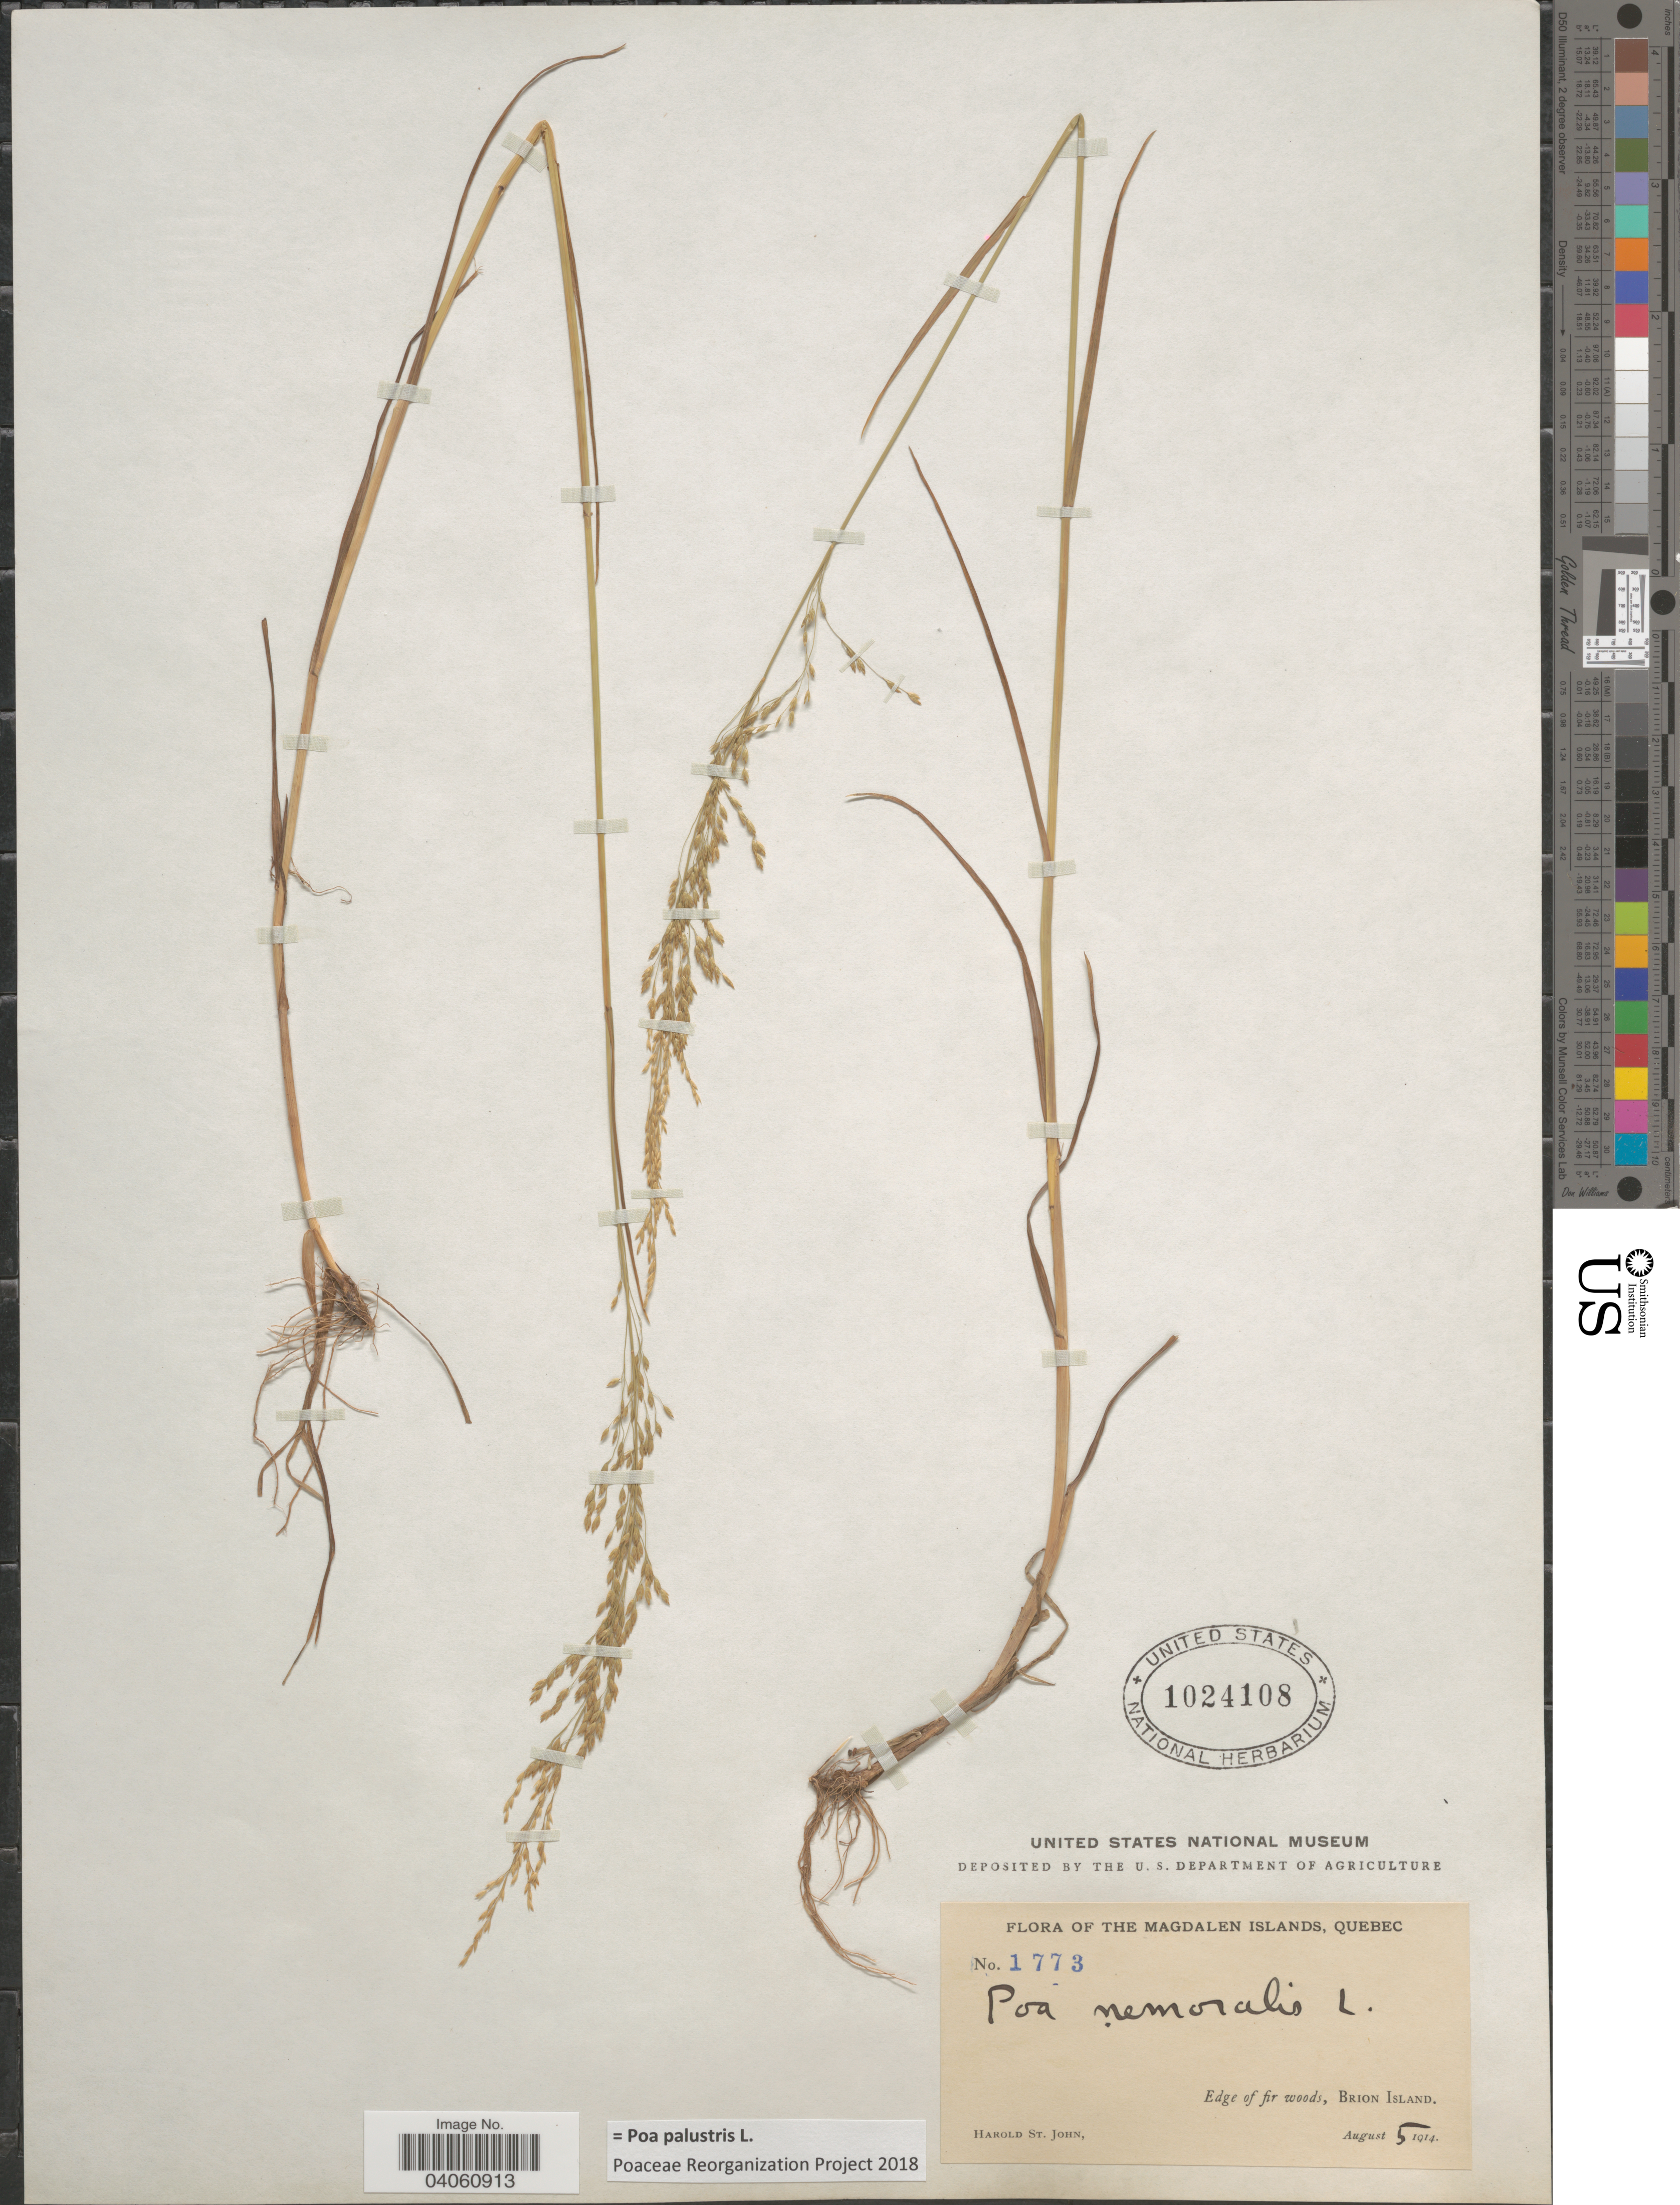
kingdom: Plantae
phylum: Tracheophyta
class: Liliopsida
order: Poales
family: Poaceae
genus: Poa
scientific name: Poa palustris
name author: L.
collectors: H. St. John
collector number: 1773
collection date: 1914-08-05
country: Canada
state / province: Quebec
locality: The Magdalen Islands. Edge of fir woods, Brion Island.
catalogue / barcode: US 1024108